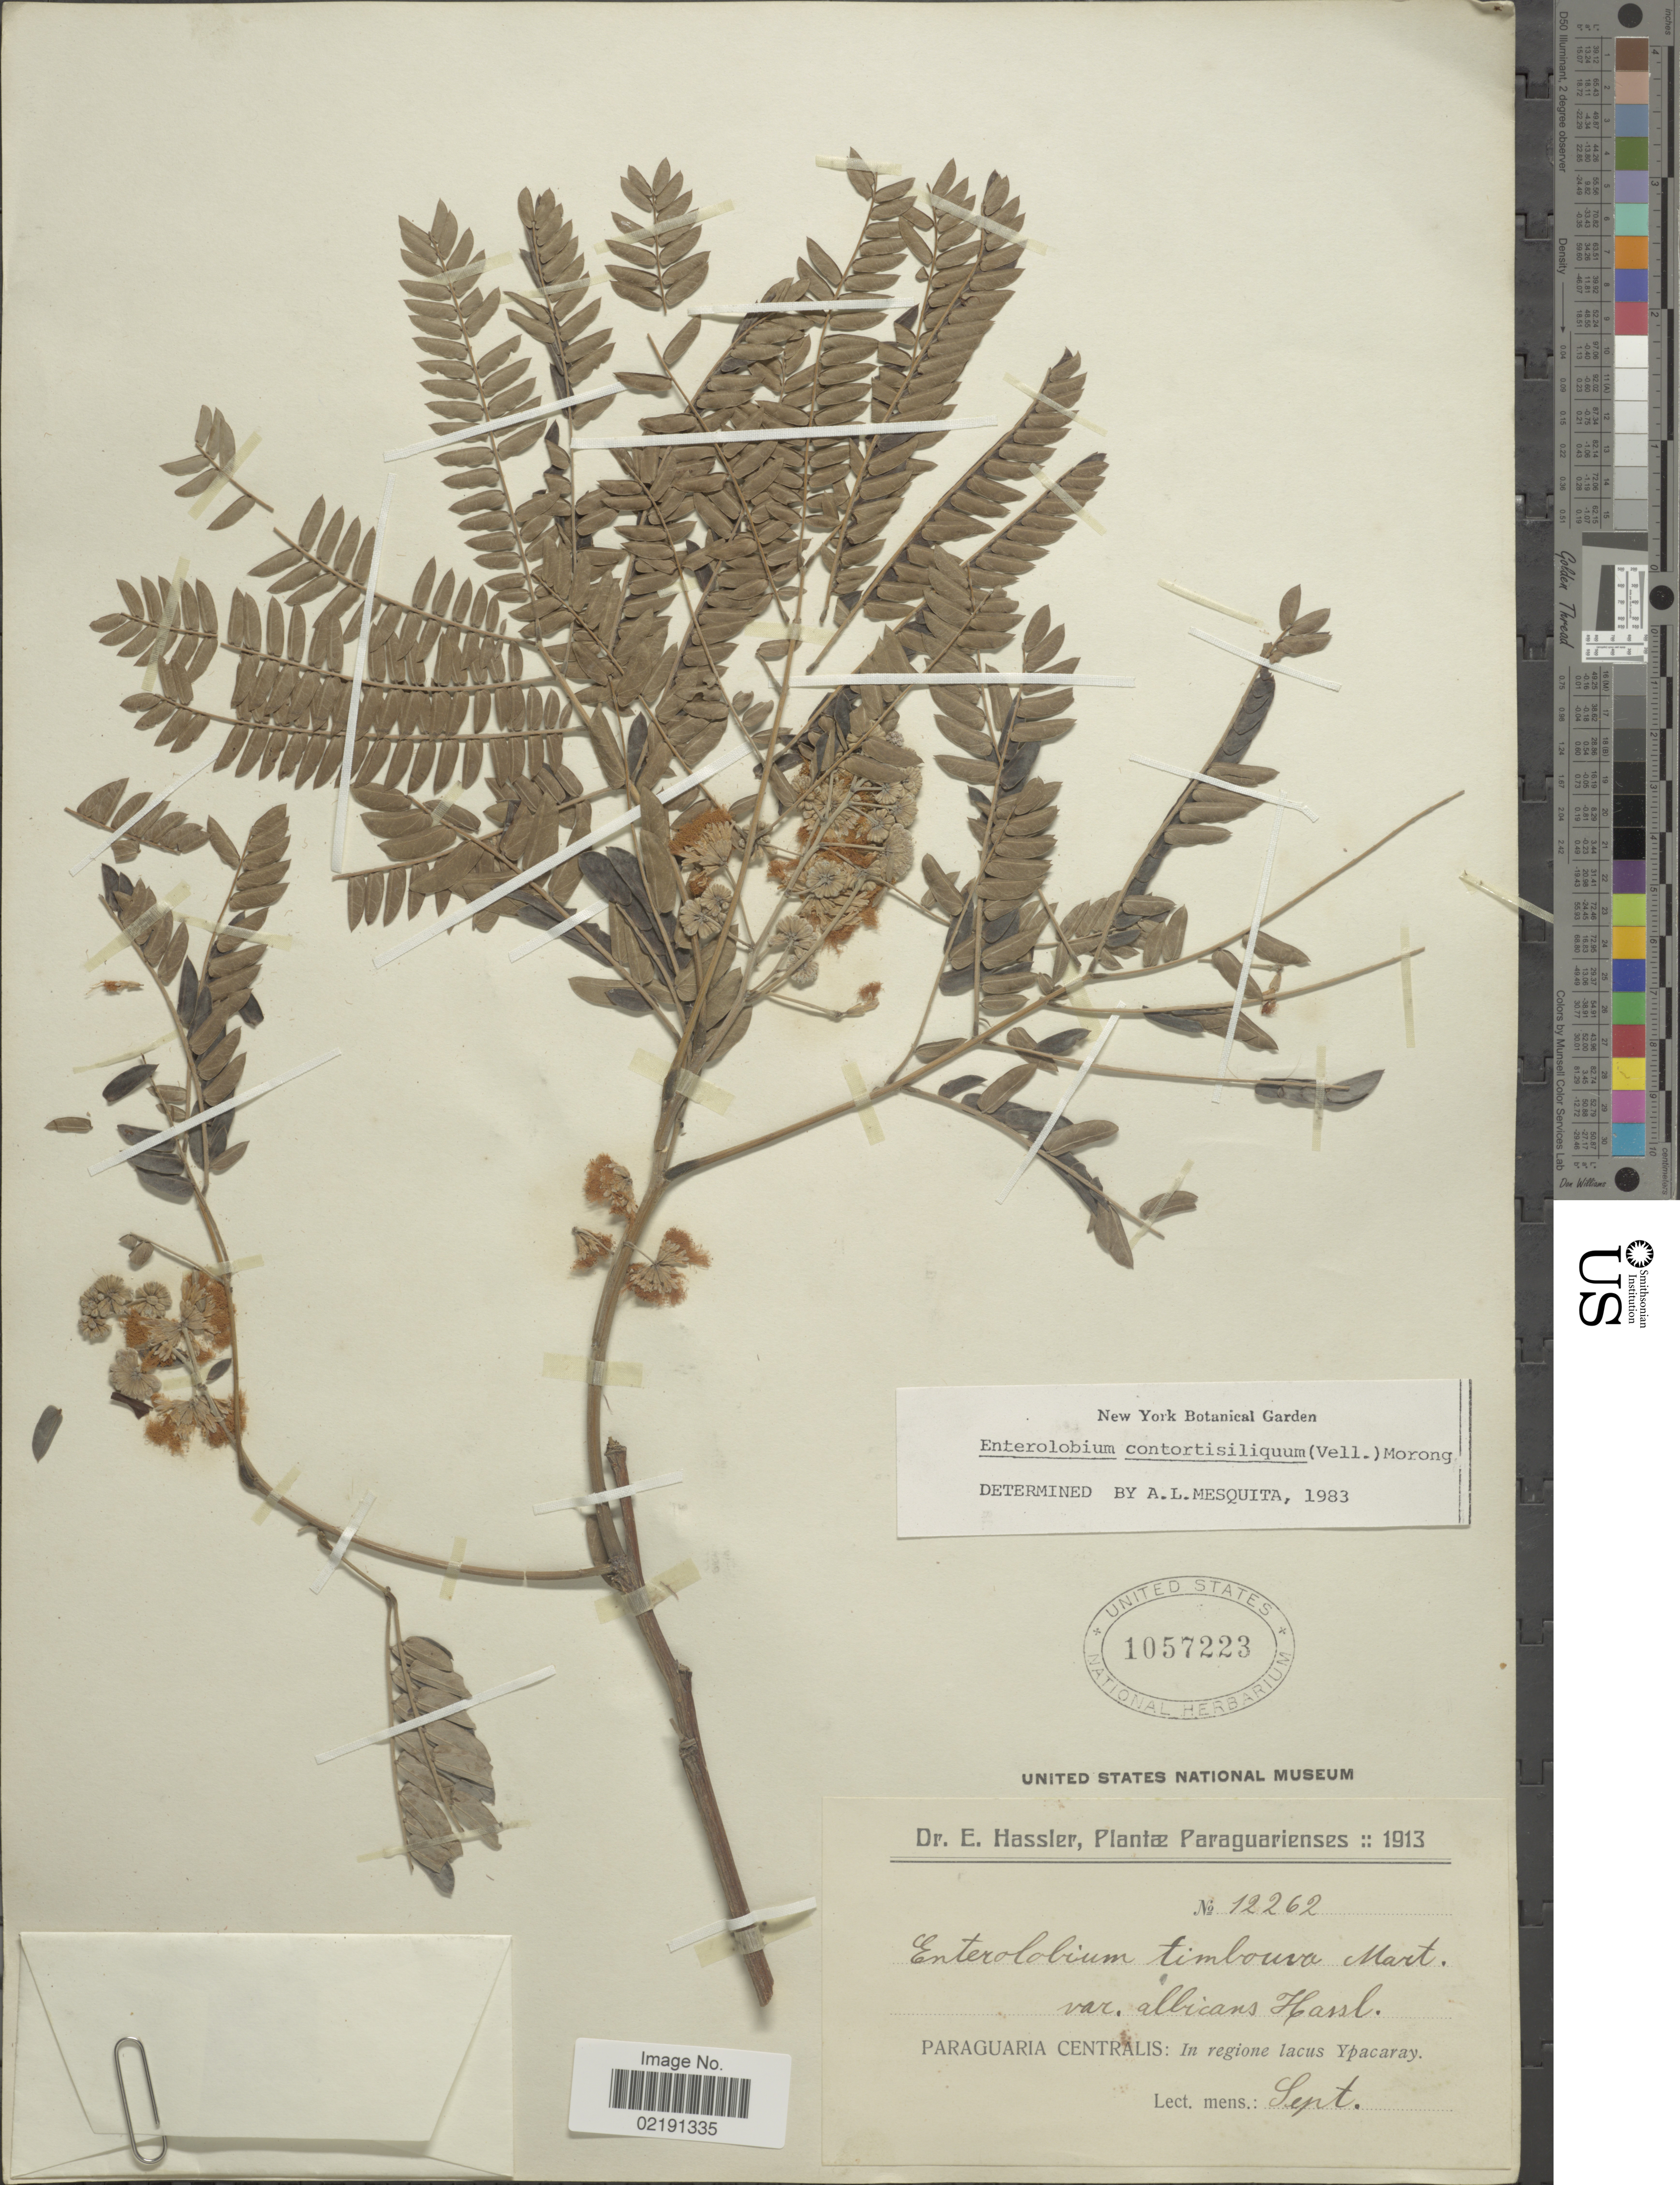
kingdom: Plantae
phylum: Tracheophyta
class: Magnoliopsida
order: Fabales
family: Fabaceae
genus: Enterolobium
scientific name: Enterolobium contortisiliquum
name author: (Vell.) Morong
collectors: E. Hassler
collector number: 12262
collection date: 1913-09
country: Paraguay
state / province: Central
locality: Paraguaria Centralis: In regione lacus Ypacaray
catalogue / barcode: US 1057223